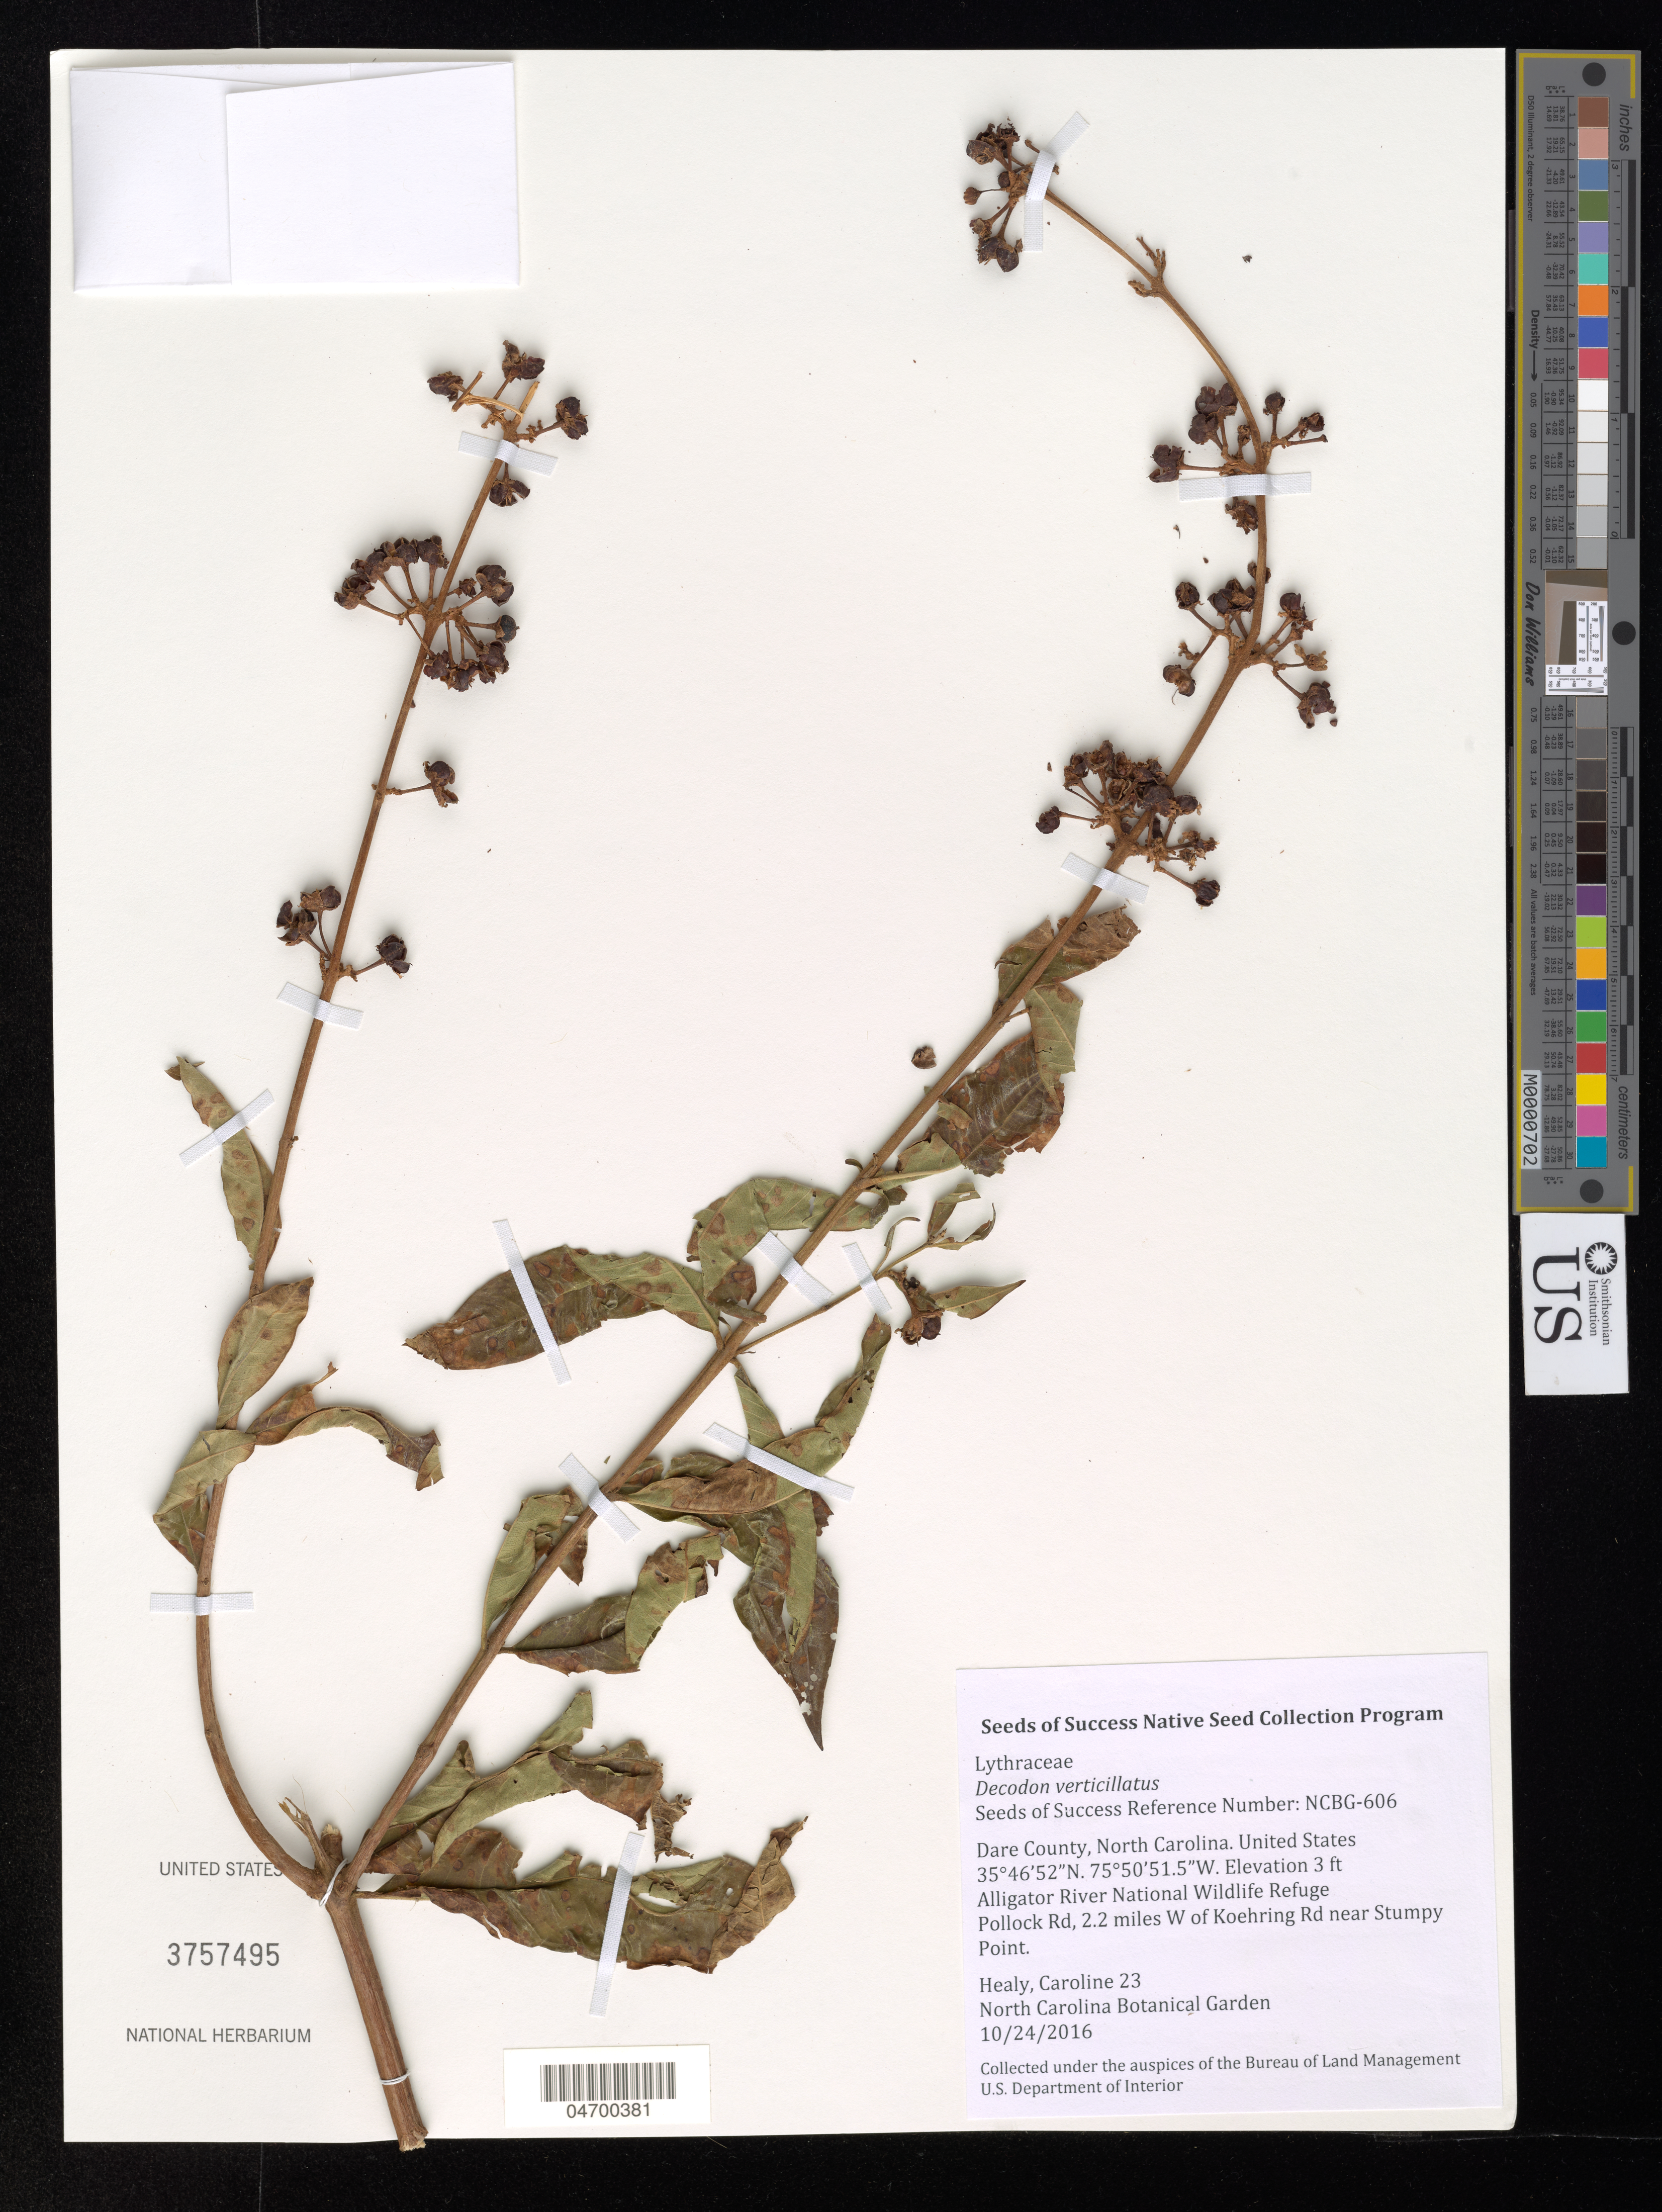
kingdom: Plantae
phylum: Tracheophyta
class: Magnoliopsida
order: Myrtales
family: Lythraceae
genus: Decodon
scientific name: Decodon verticillatus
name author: (L.) Elliott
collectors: C. Healy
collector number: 23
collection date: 2016-10-24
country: United States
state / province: North Carolina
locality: Dare County. Alligator River National Wildlife Refuge. Pollock Rd, 2.2 miles W of Koehring Rd near Stumpy Point.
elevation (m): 1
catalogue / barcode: US 3757495